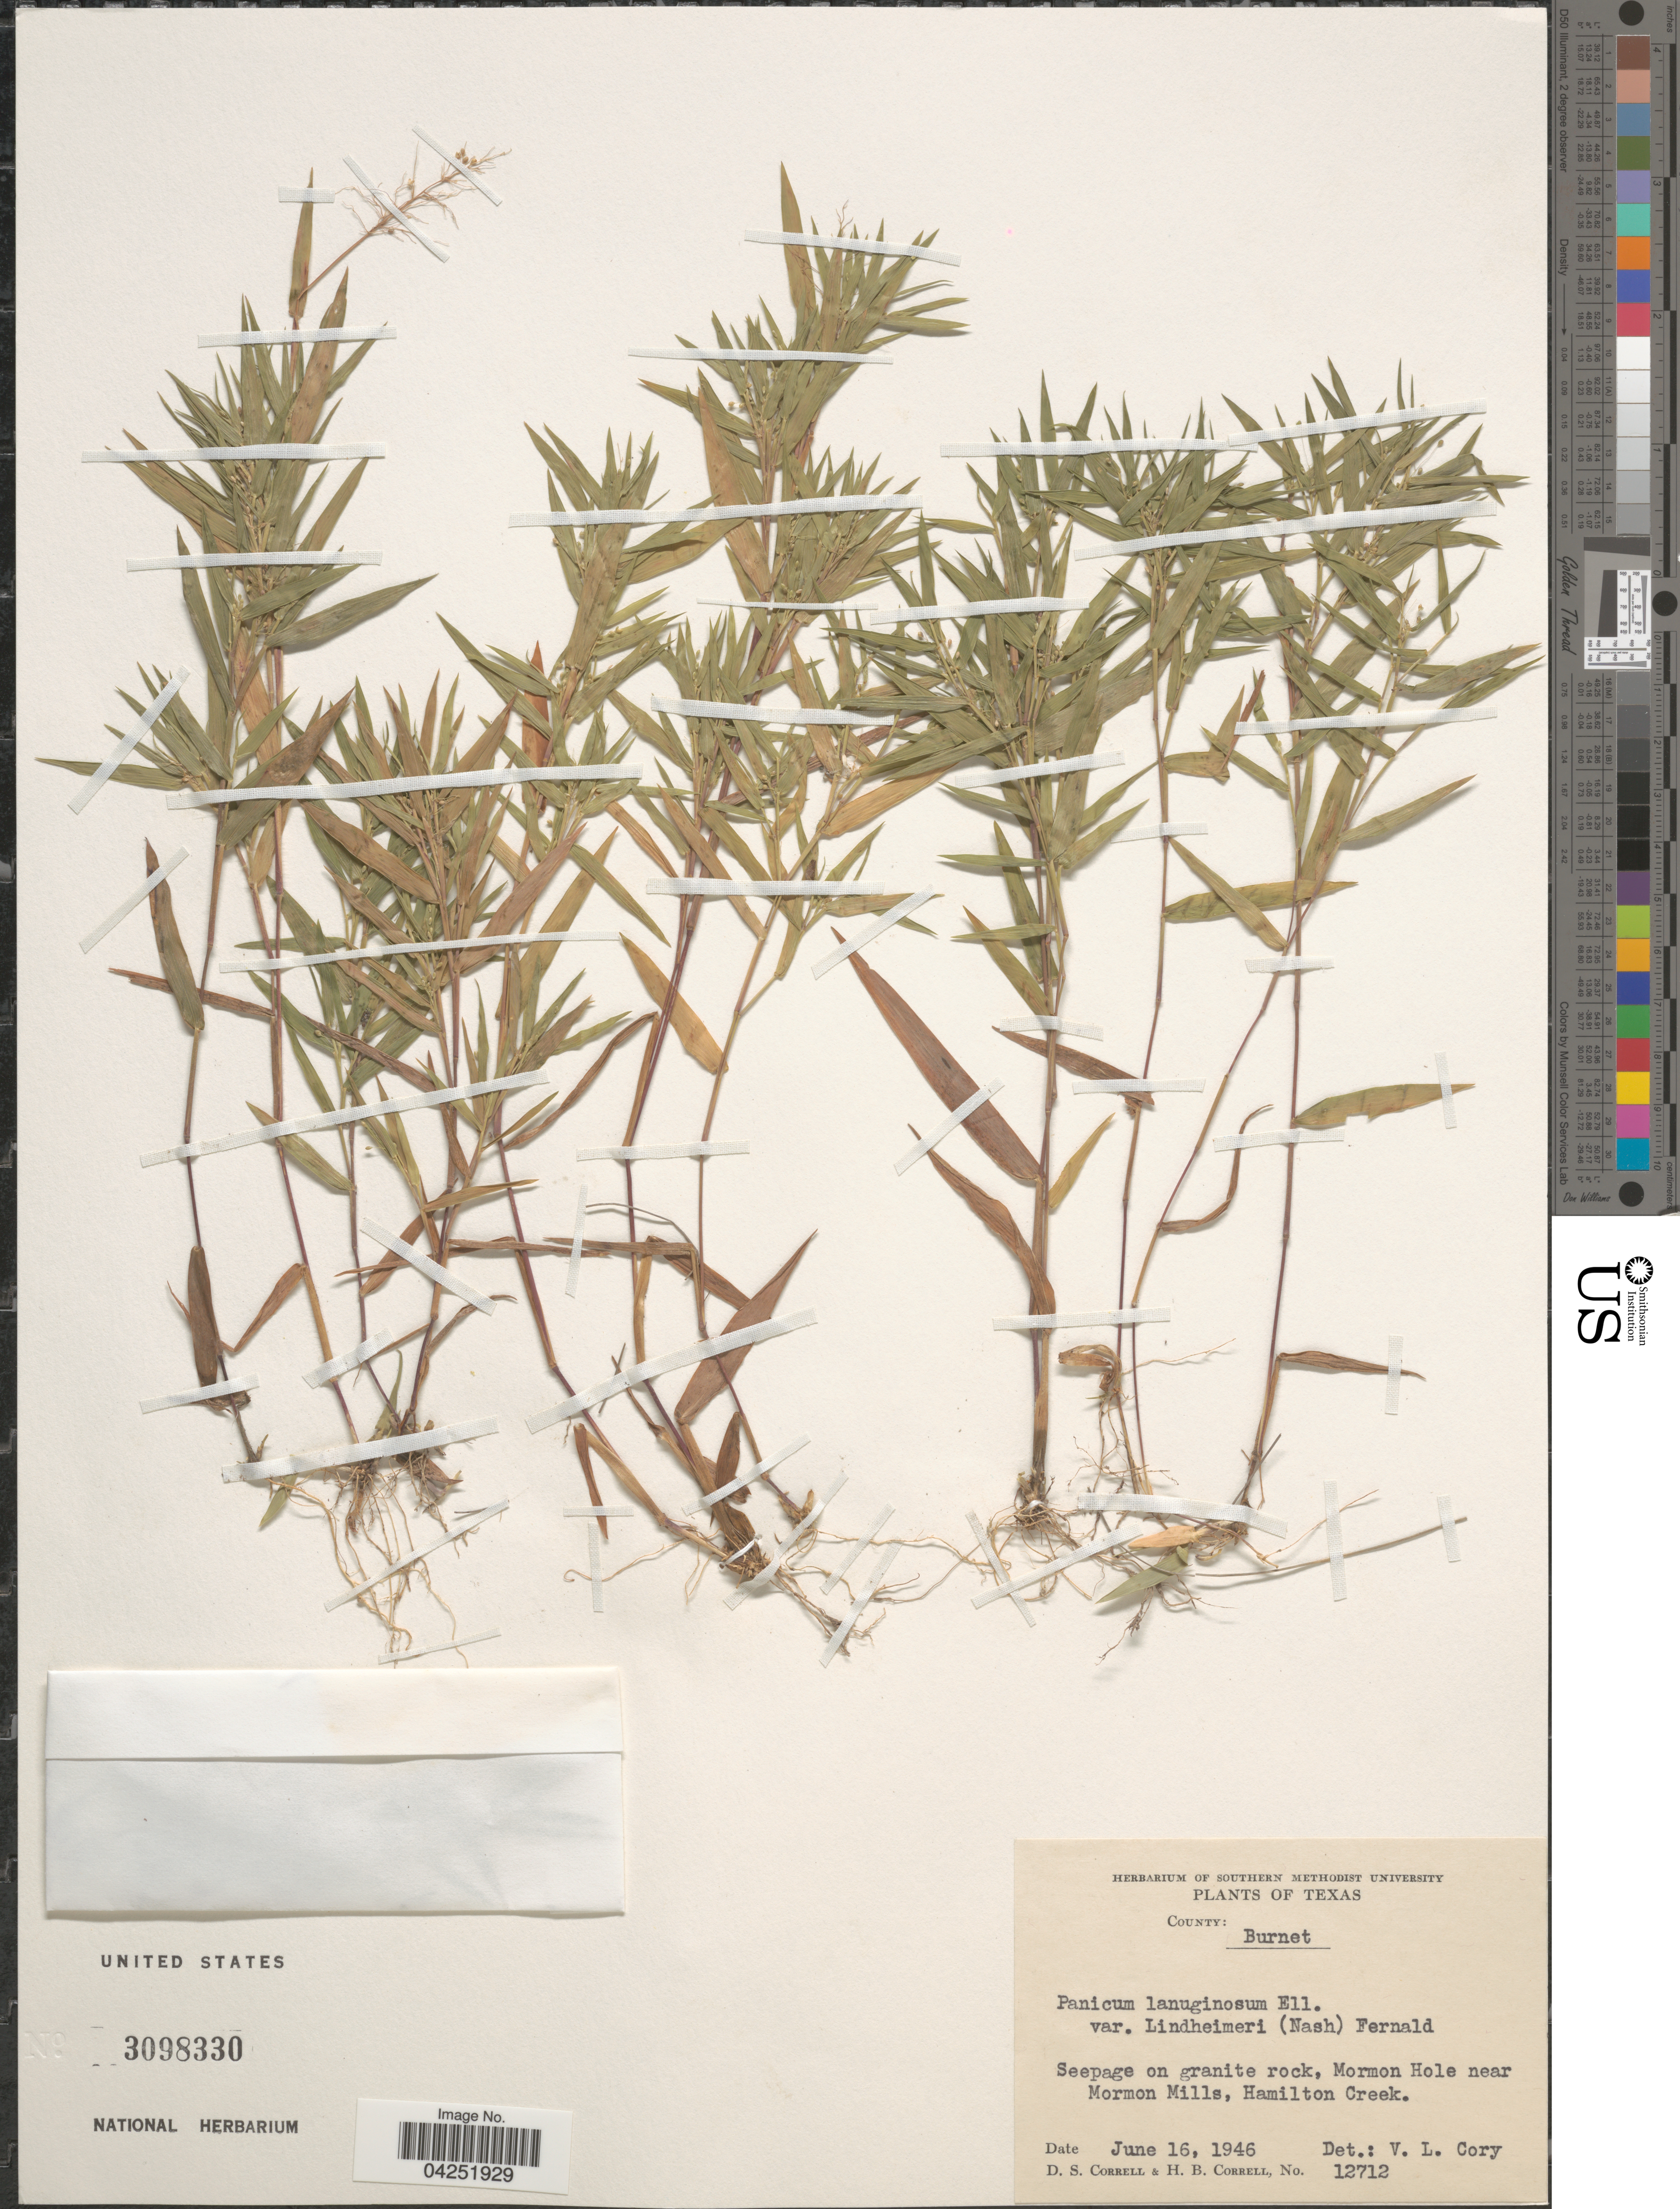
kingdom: Plantae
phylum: Tracheophyta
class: Liliopsida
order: Poales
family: Poaceae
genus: Dichanthelium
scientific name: Dichanthelium acuminatum var. lindheimeri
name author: (Nash) Gould & C.A. Clark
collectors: D. S. Correll & H. Correll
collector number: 12712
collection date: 1946-06-16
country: United States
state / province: Texas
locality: County: Burnet. Seepage in granite rock, Mormon Hole near Mormon Mills, Hamilton Creek.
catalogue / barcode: US 3098330